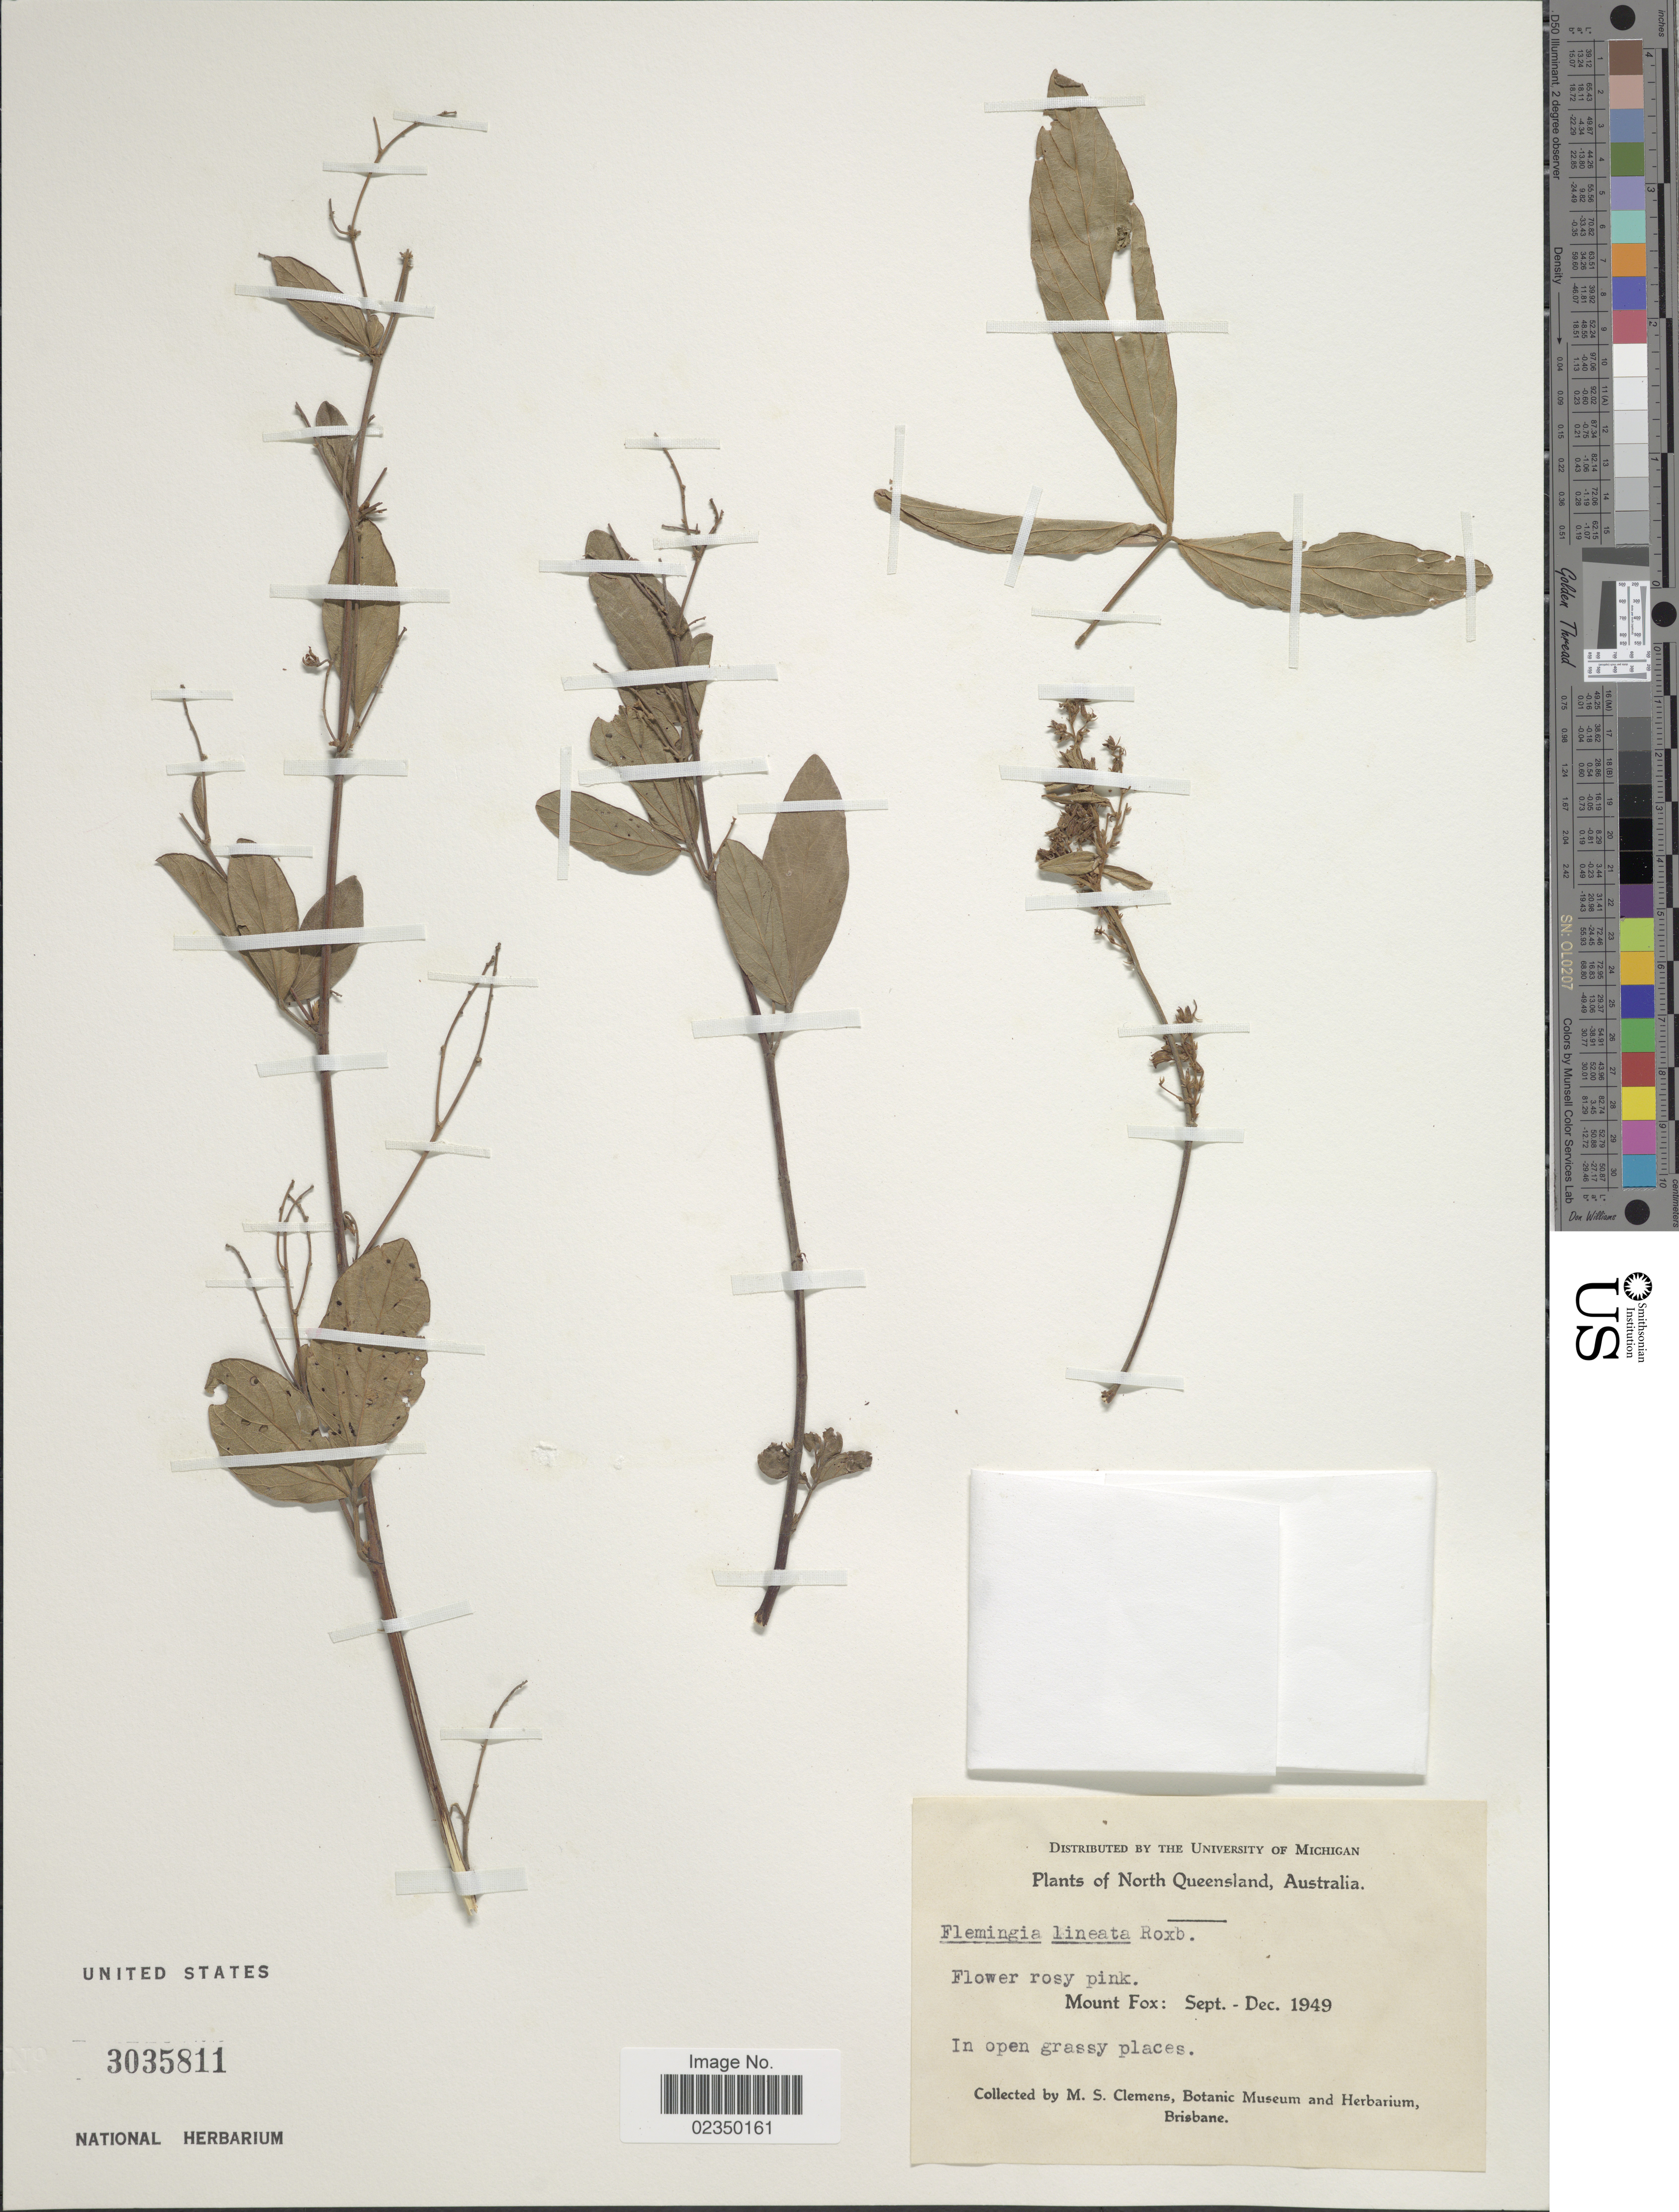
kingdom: Plantae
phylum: Tracheophyta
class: Magnoliopsida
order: Fabales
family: Fabaceae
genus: Flemingia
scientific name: Flemingia lineata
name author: (L.) Roxb.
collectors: M. S. Clemens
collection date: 1949-09/1949-12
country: Australia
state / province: Queensland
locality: North Queensland, Mount Fox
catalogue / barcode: US 3035811